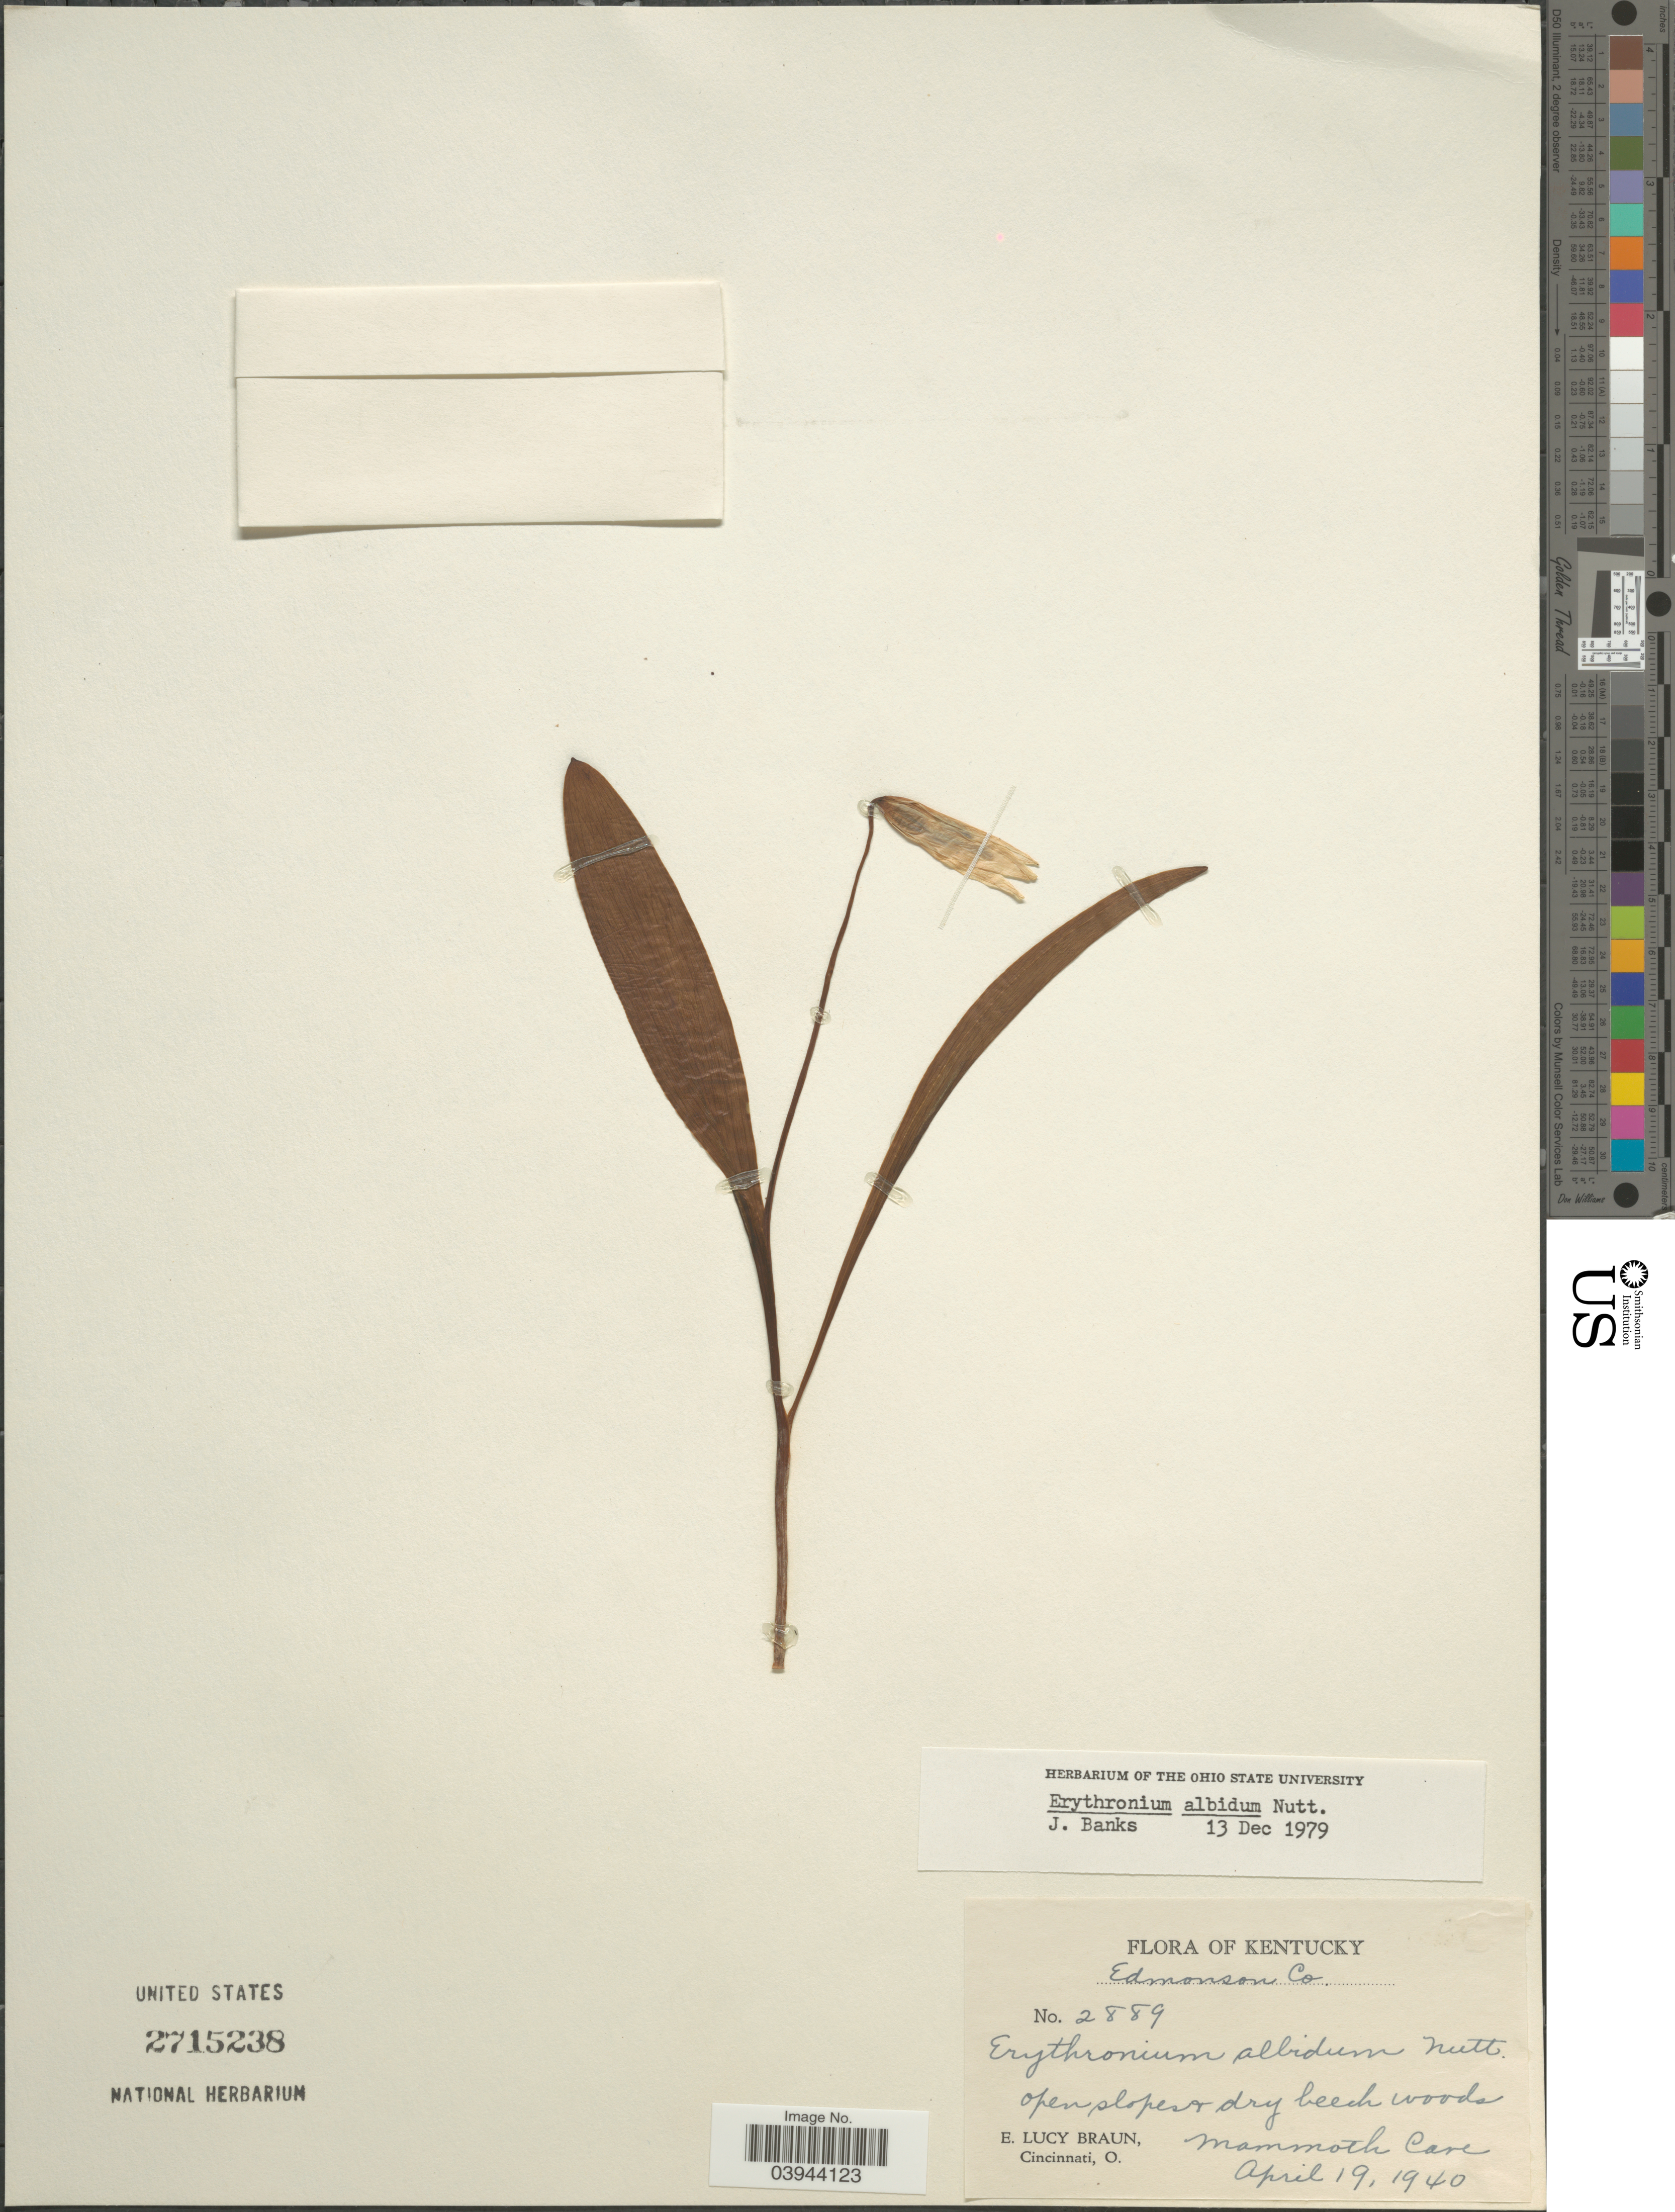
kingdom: Plantae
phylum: Tracheophyta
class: Liliopsida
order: Liliales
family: Liliaceae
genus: Erythronium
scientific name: Erythronium albidum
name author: Nutt.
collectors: E. L. Braun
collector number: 2889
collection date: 1940-04-19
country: United States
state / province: Kentucky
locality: Edmonson Co. Mammoth Cave.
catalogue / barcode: US 2715238